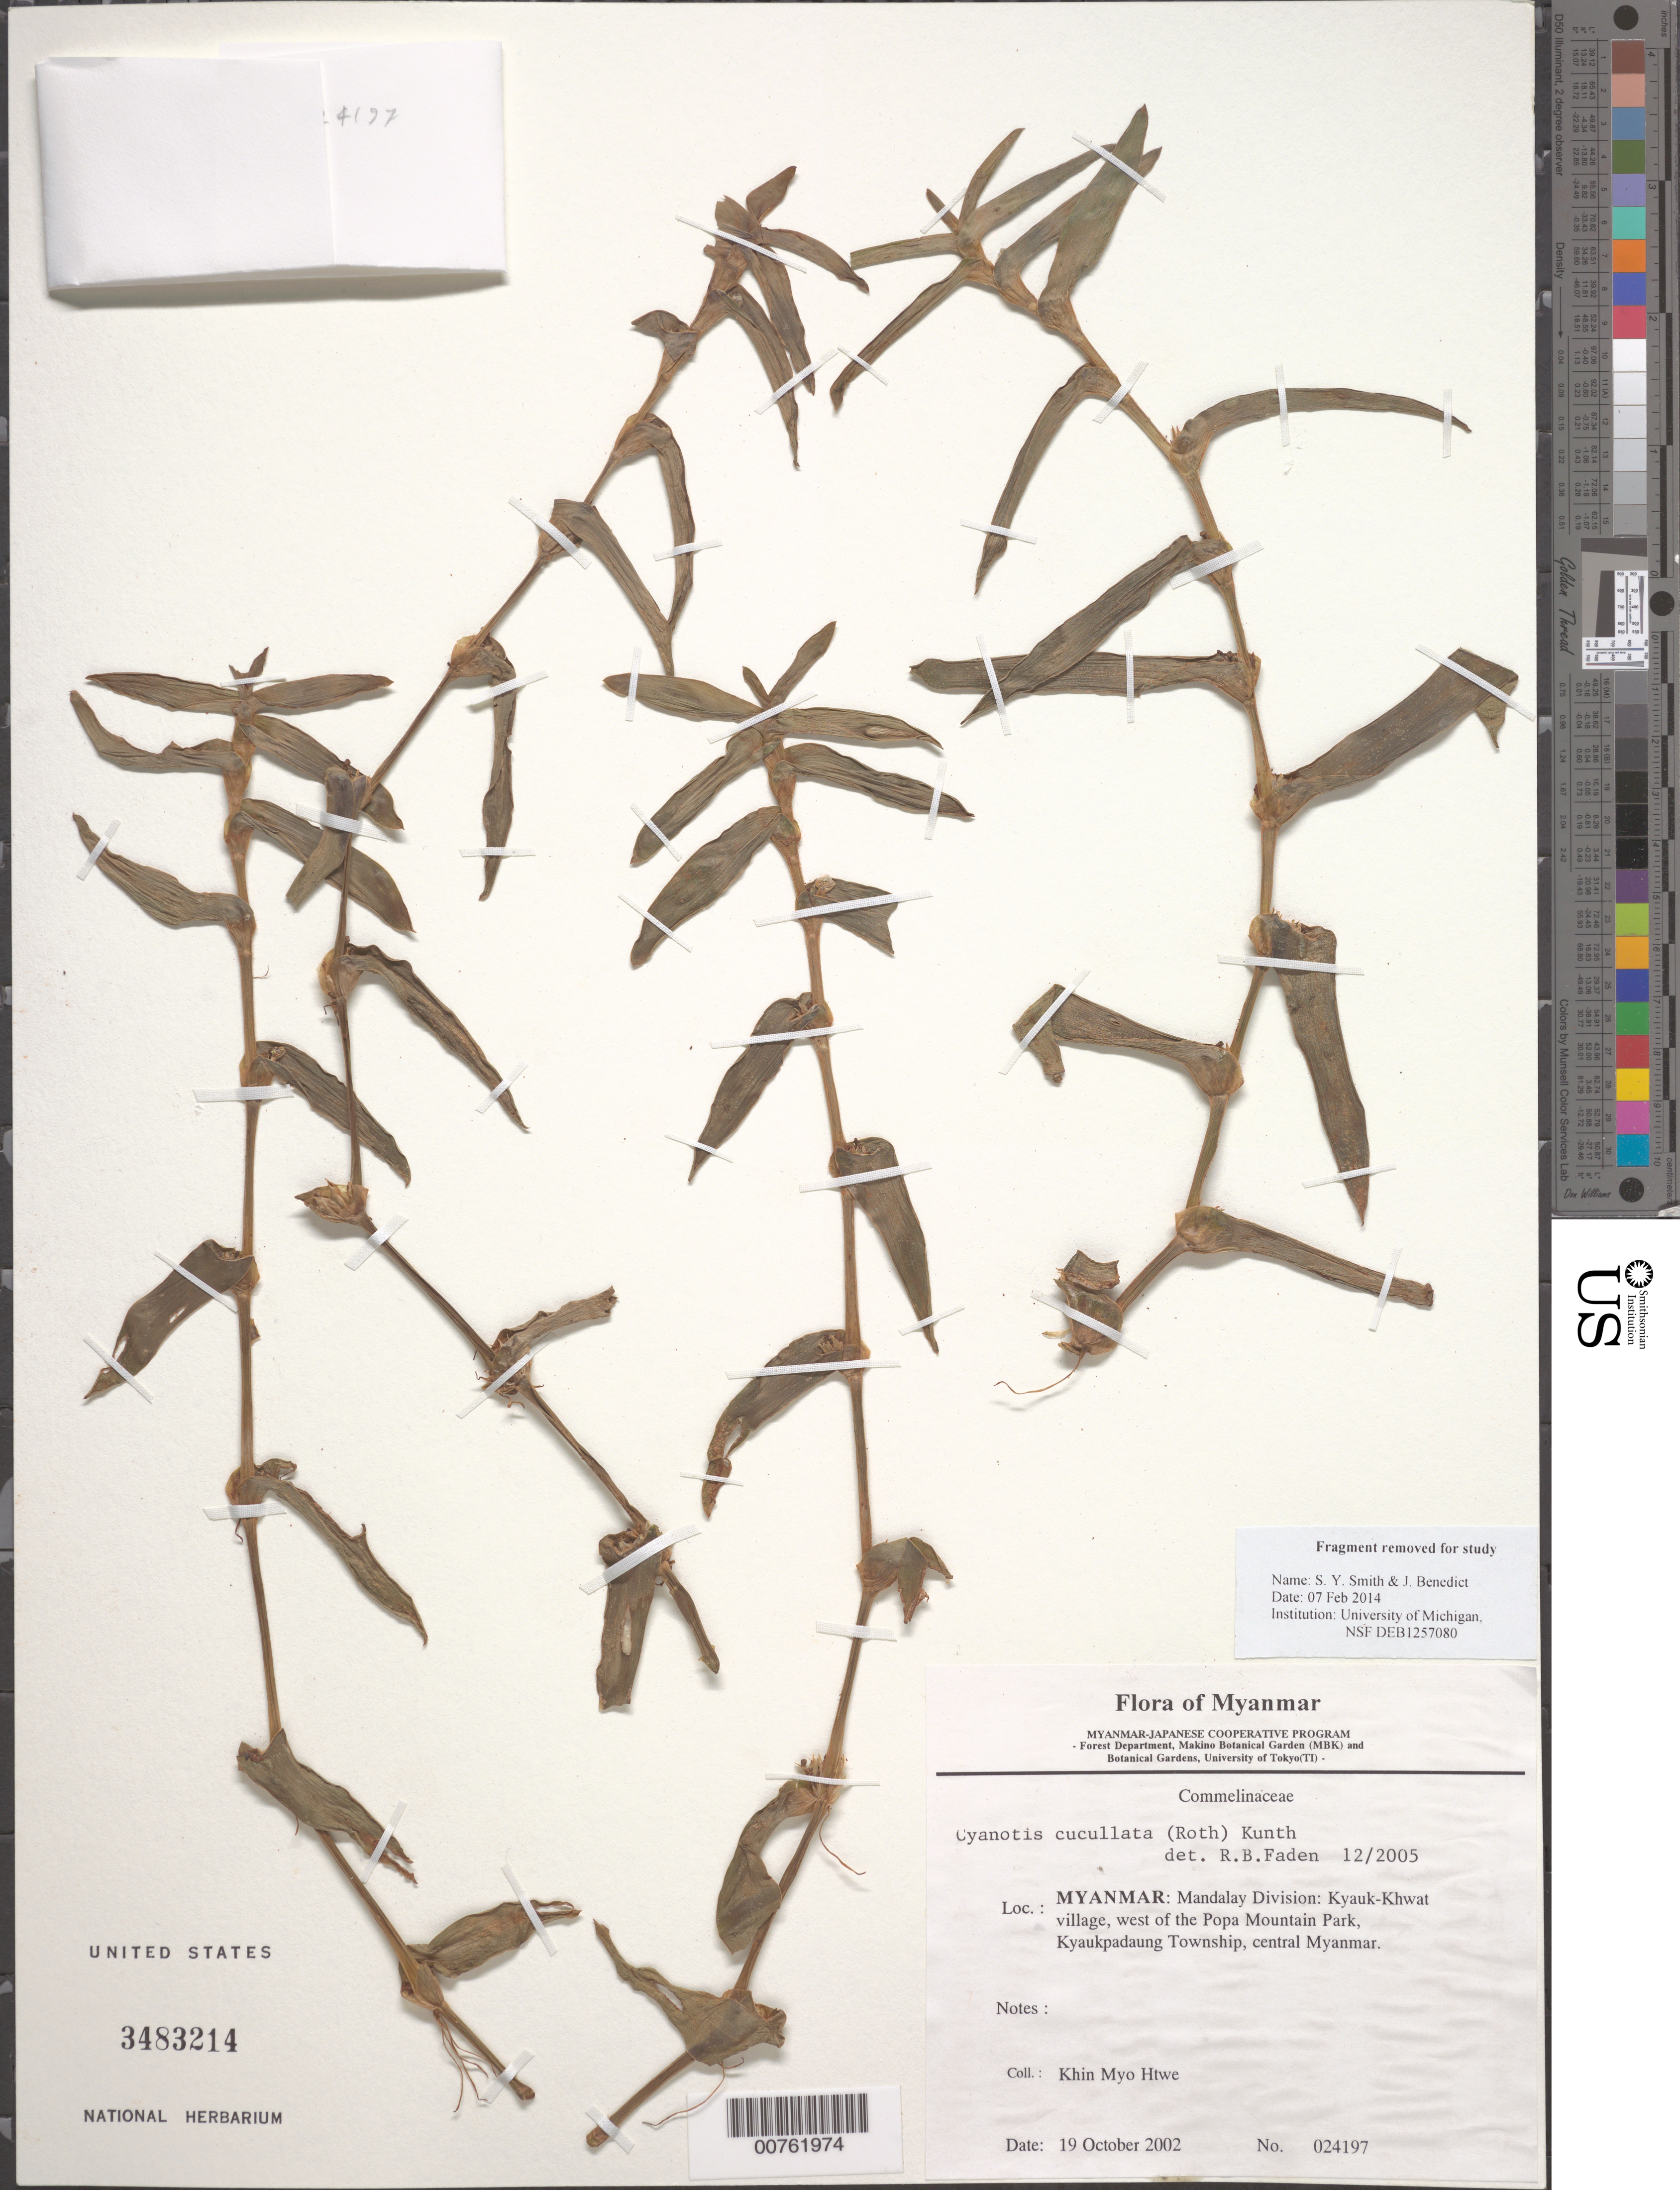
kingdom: Plantae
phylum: Tracheophyta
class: Liliopsida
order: Commelinales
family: Commelinaceae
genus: Cyanotis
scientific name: Cyanotis cucullata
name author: (Roth) Kunth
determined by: Faden, Robert B., (US), Smithsonian Institution - National Museum of Natural History (UNITED STATES)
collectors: K. Htwe et al.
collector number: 24197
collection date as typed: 19 Oct 2002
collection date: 2002-10-19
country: Myanmar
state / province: Mandalay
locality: Kyauk-Khwat village, west of the Popa Mountain Park, Kyaukpadaung Township, central Myanmar.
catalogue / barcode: US 3483214